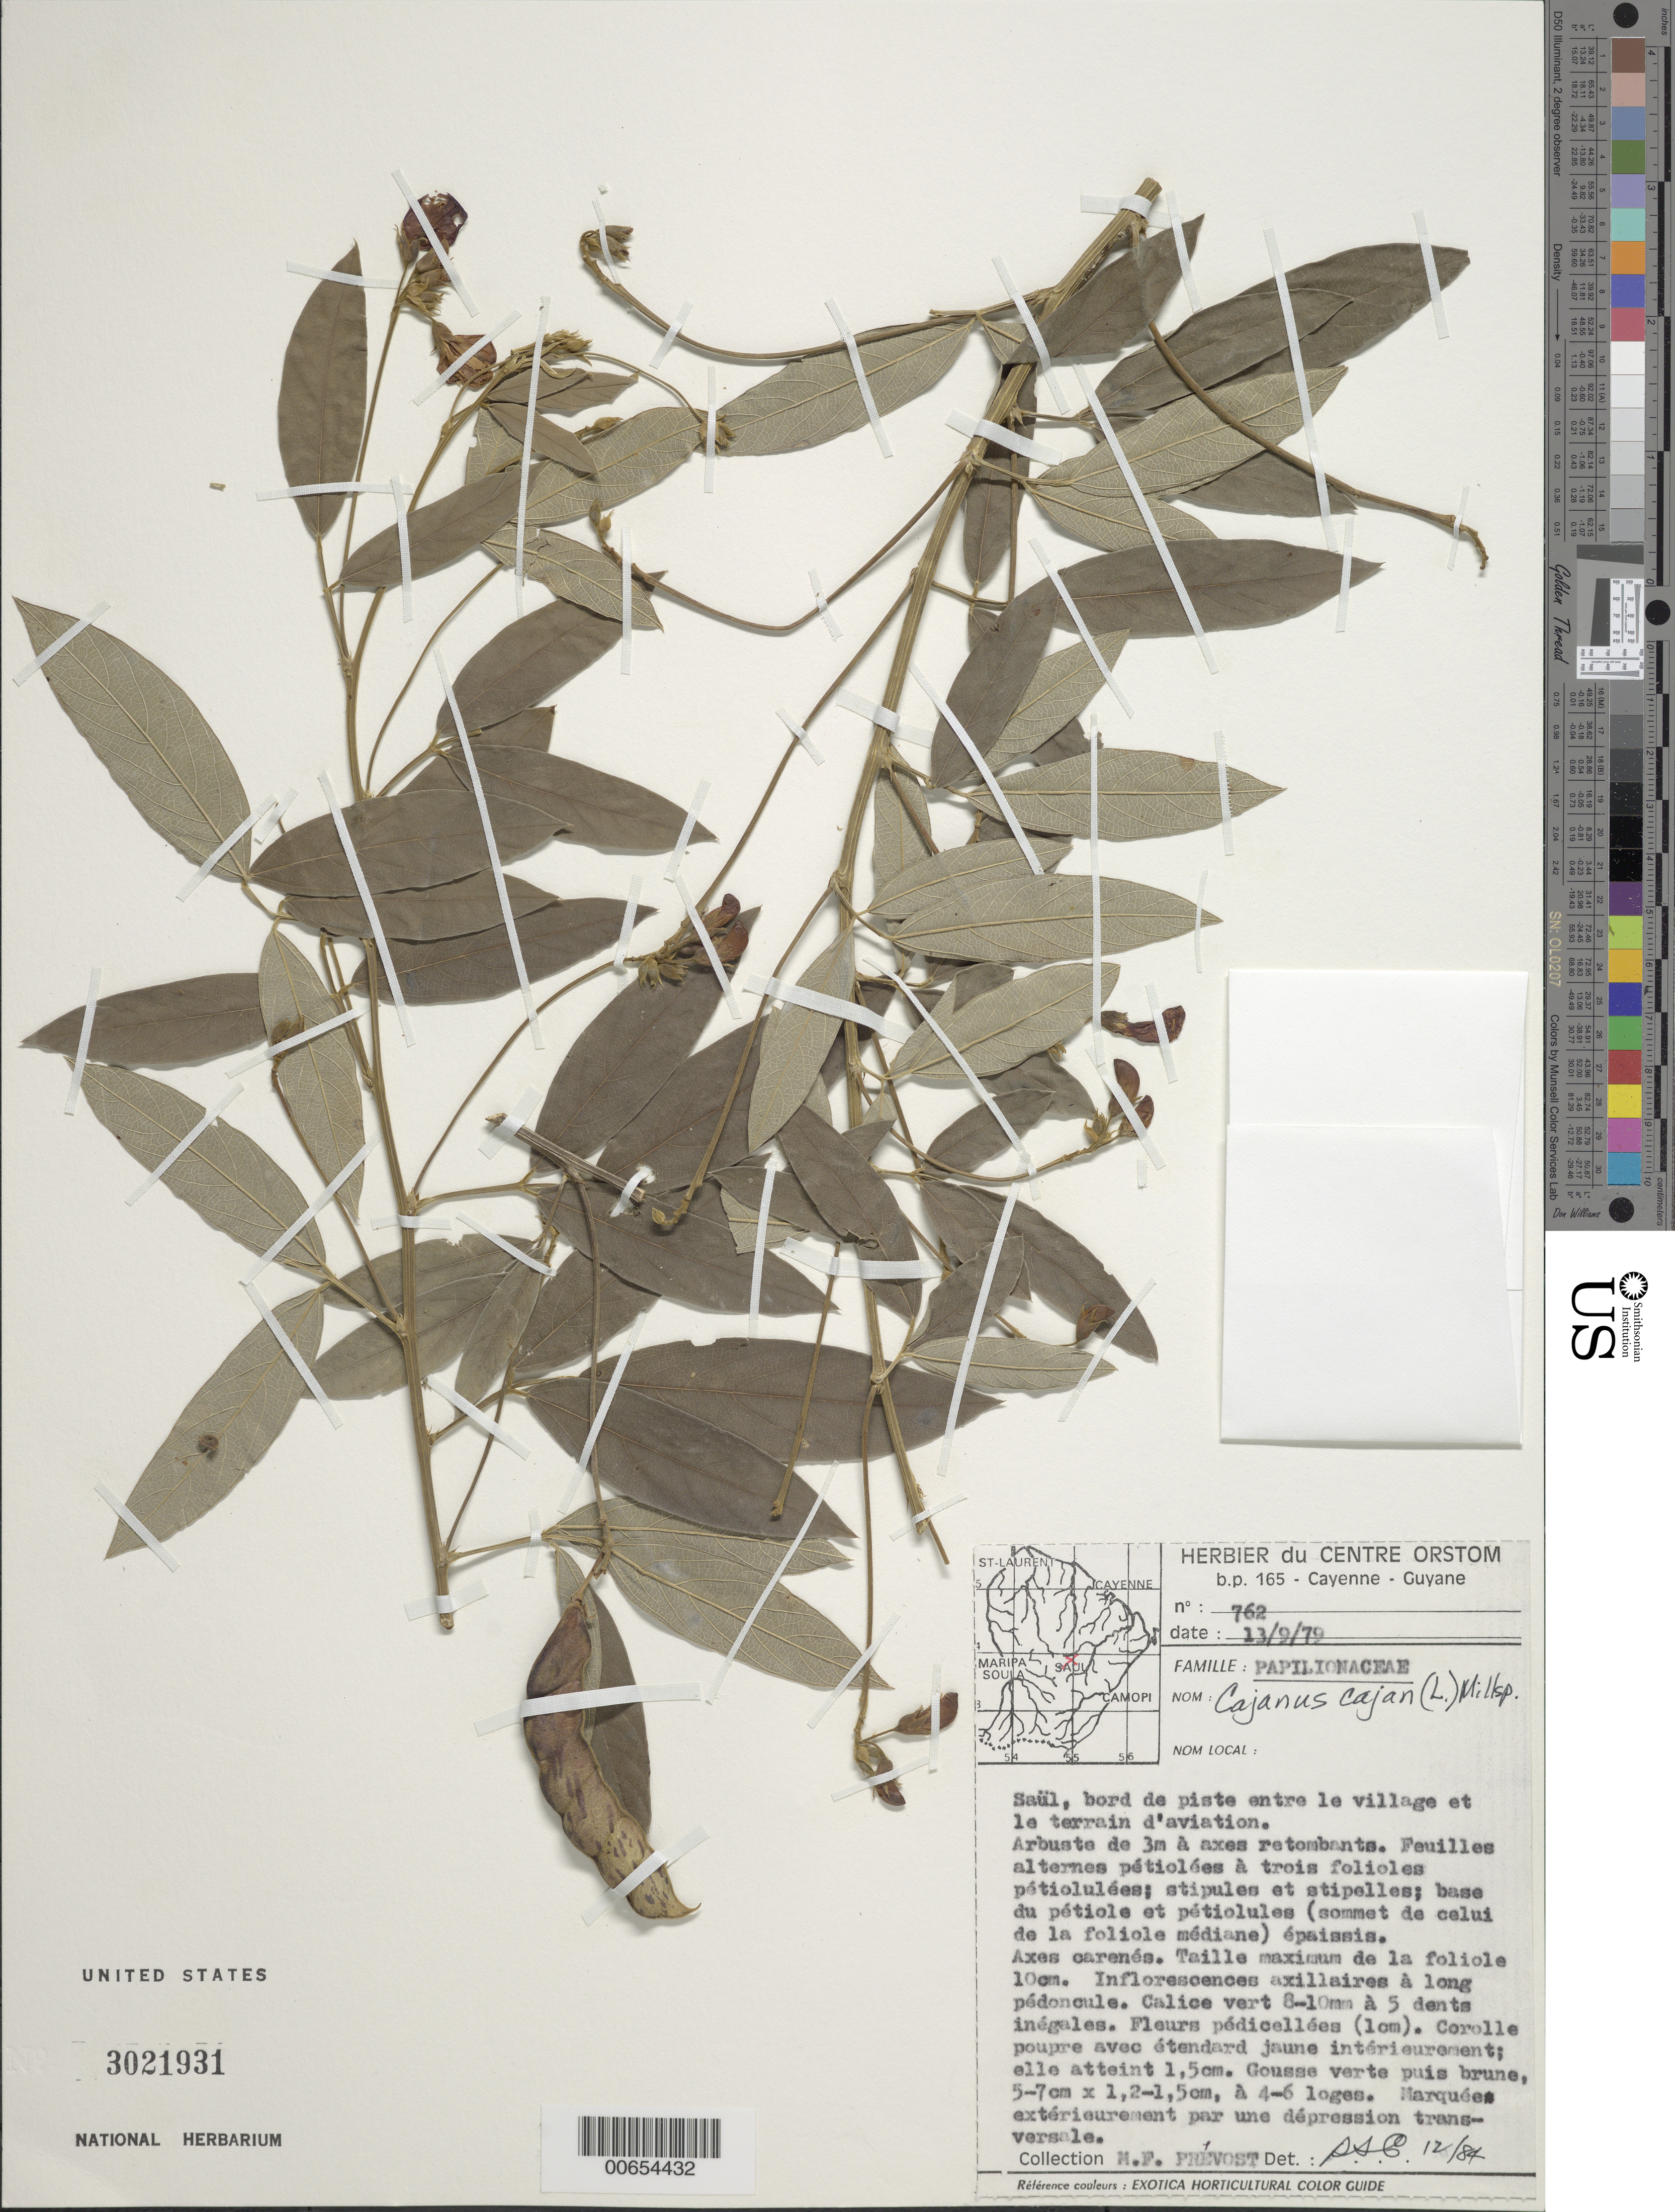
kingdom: Plantae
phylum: Tracheophyta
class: Magnoliopsida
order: Fabales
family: Fabaceae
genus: Cajanus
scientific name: Cajanus cajan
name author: (L.) Huth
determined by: Cowan, R. S.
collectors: M.-F. Prévost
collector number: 762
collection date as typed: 13-Sep-79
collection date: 1979-09-13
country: French Guiana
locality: Saül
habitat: Along path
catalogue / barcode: US 3021931